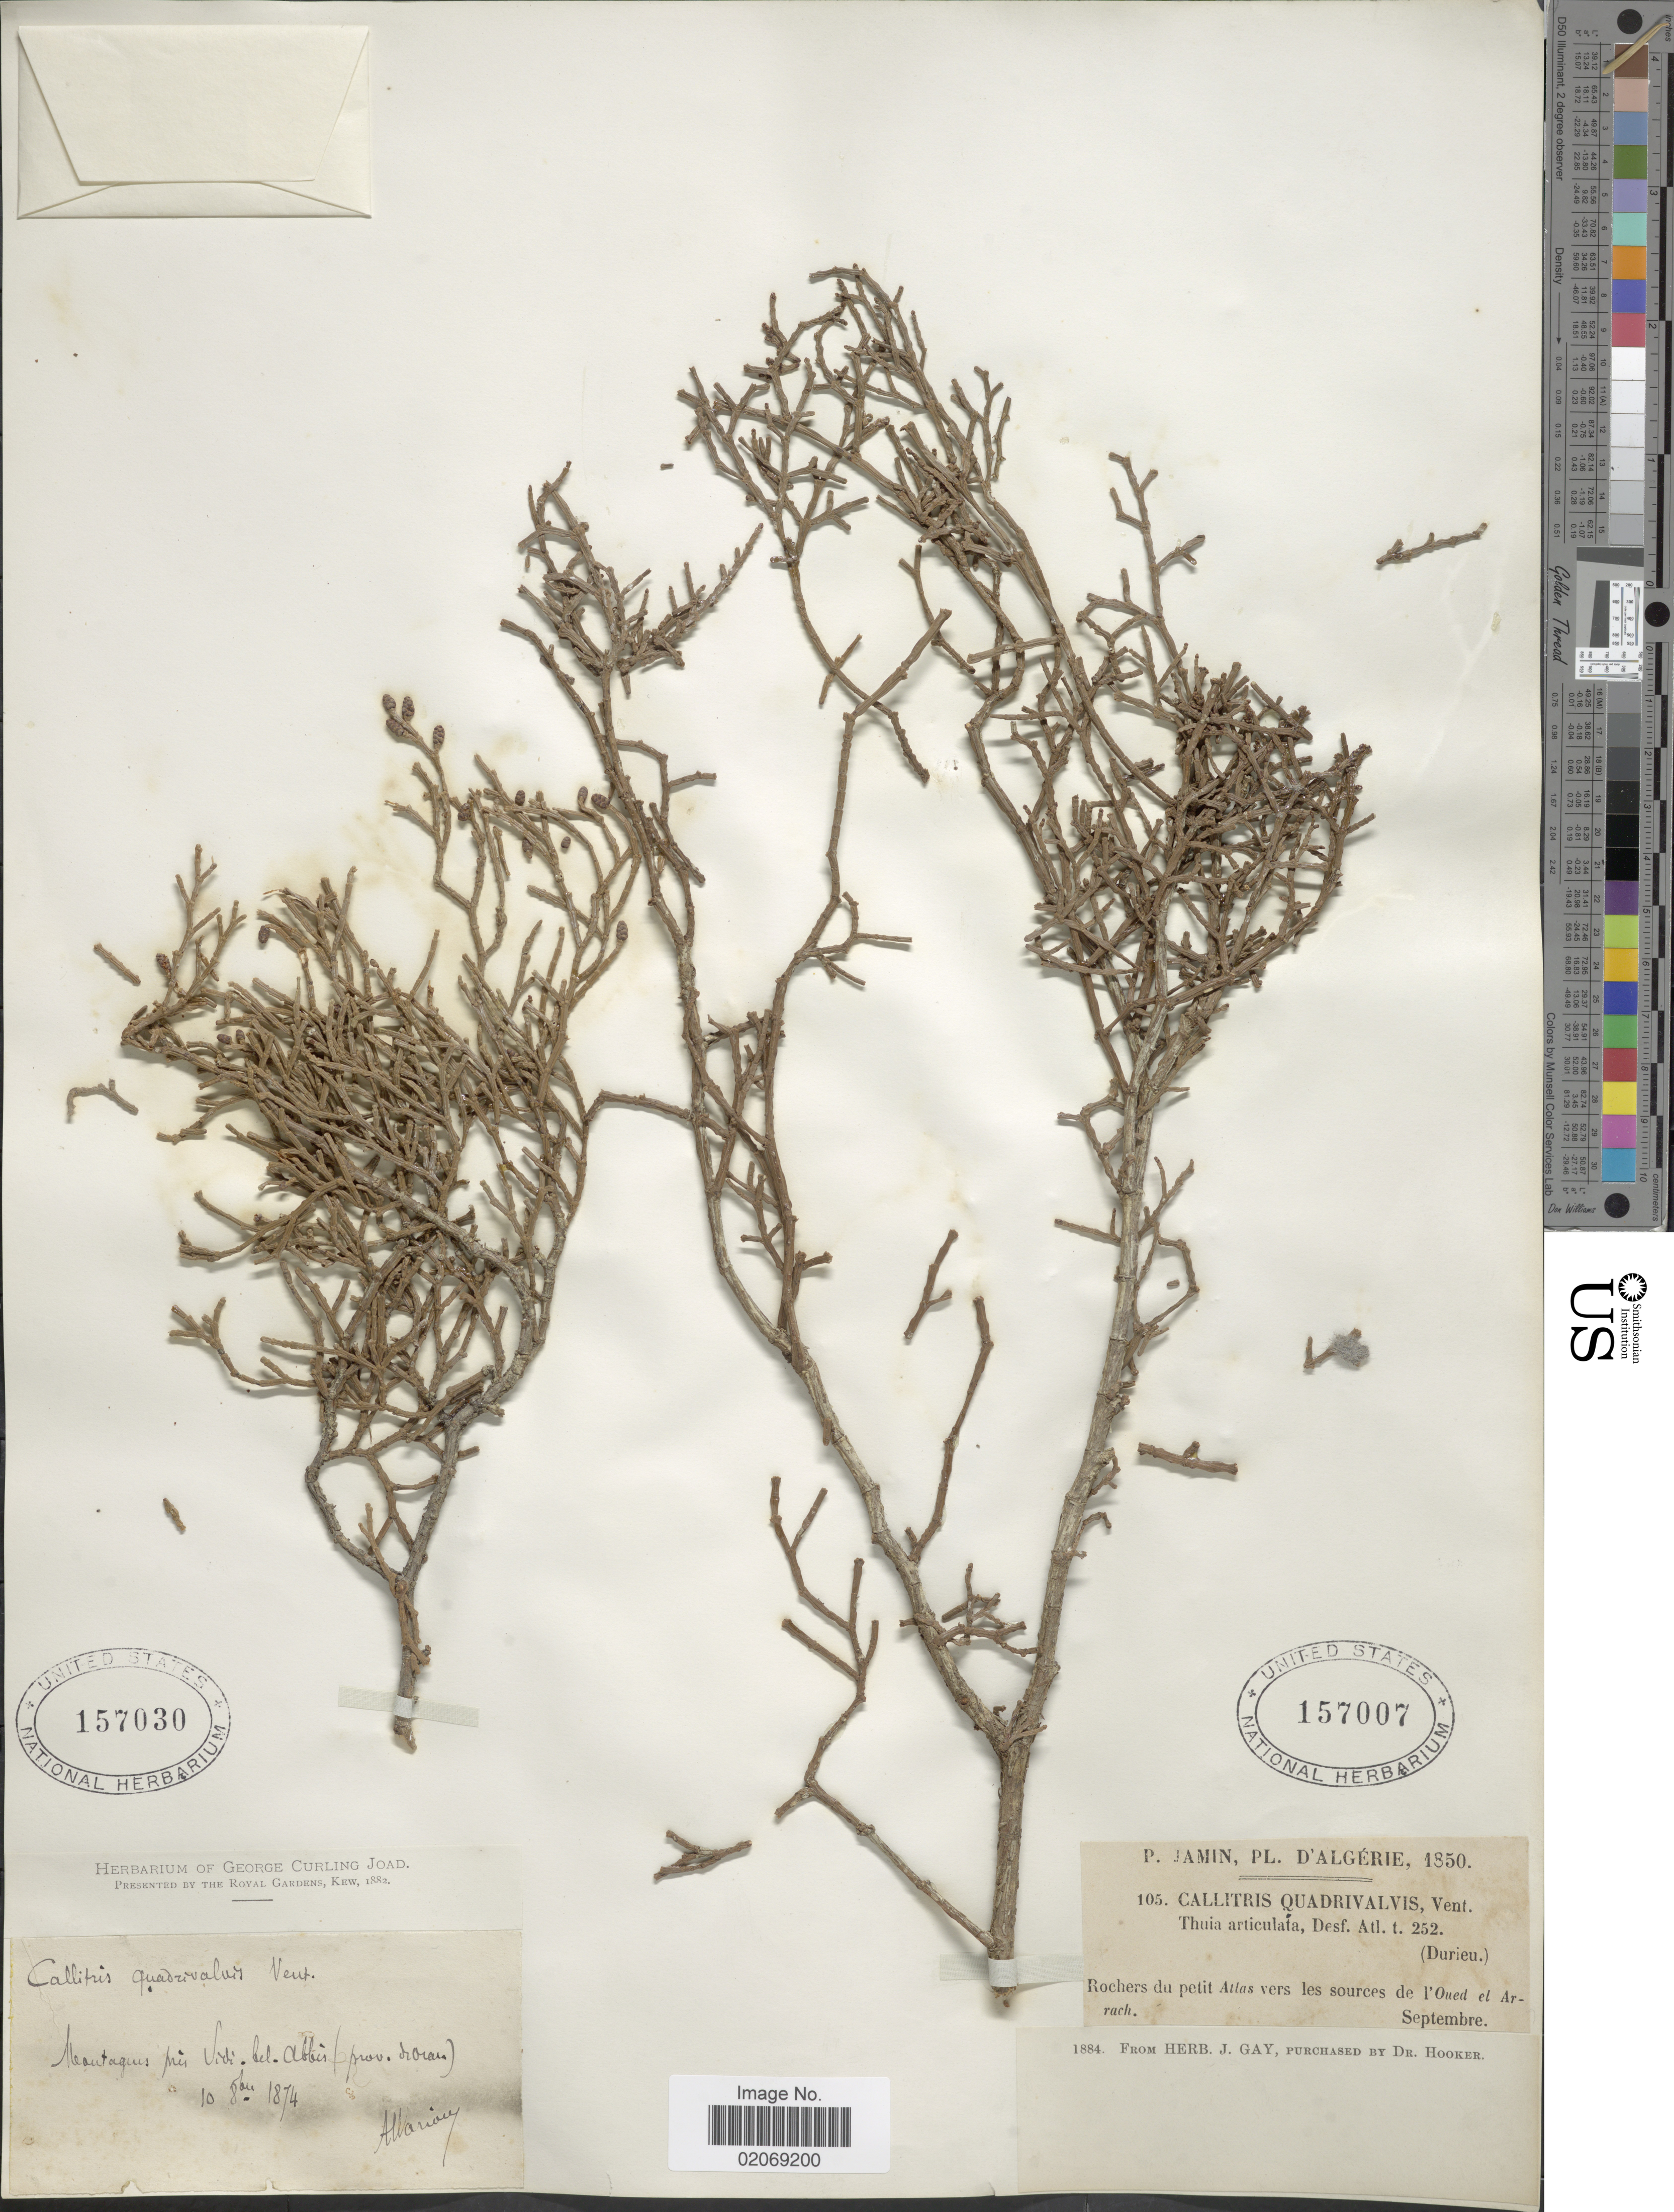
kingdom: Plantae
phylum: Tracheophyta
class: Pinopsida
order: Pinales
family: Cupressaceae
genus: Tetraclinis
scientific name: Tetraclinis articulata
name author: (Vahl) Mast.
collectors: A. Warion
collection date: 1874-08-10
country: Algeria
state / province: Oran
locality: Montagnes pres Sidi-Bel-Abbès ( prov. de Oran)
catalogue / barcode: US 157030